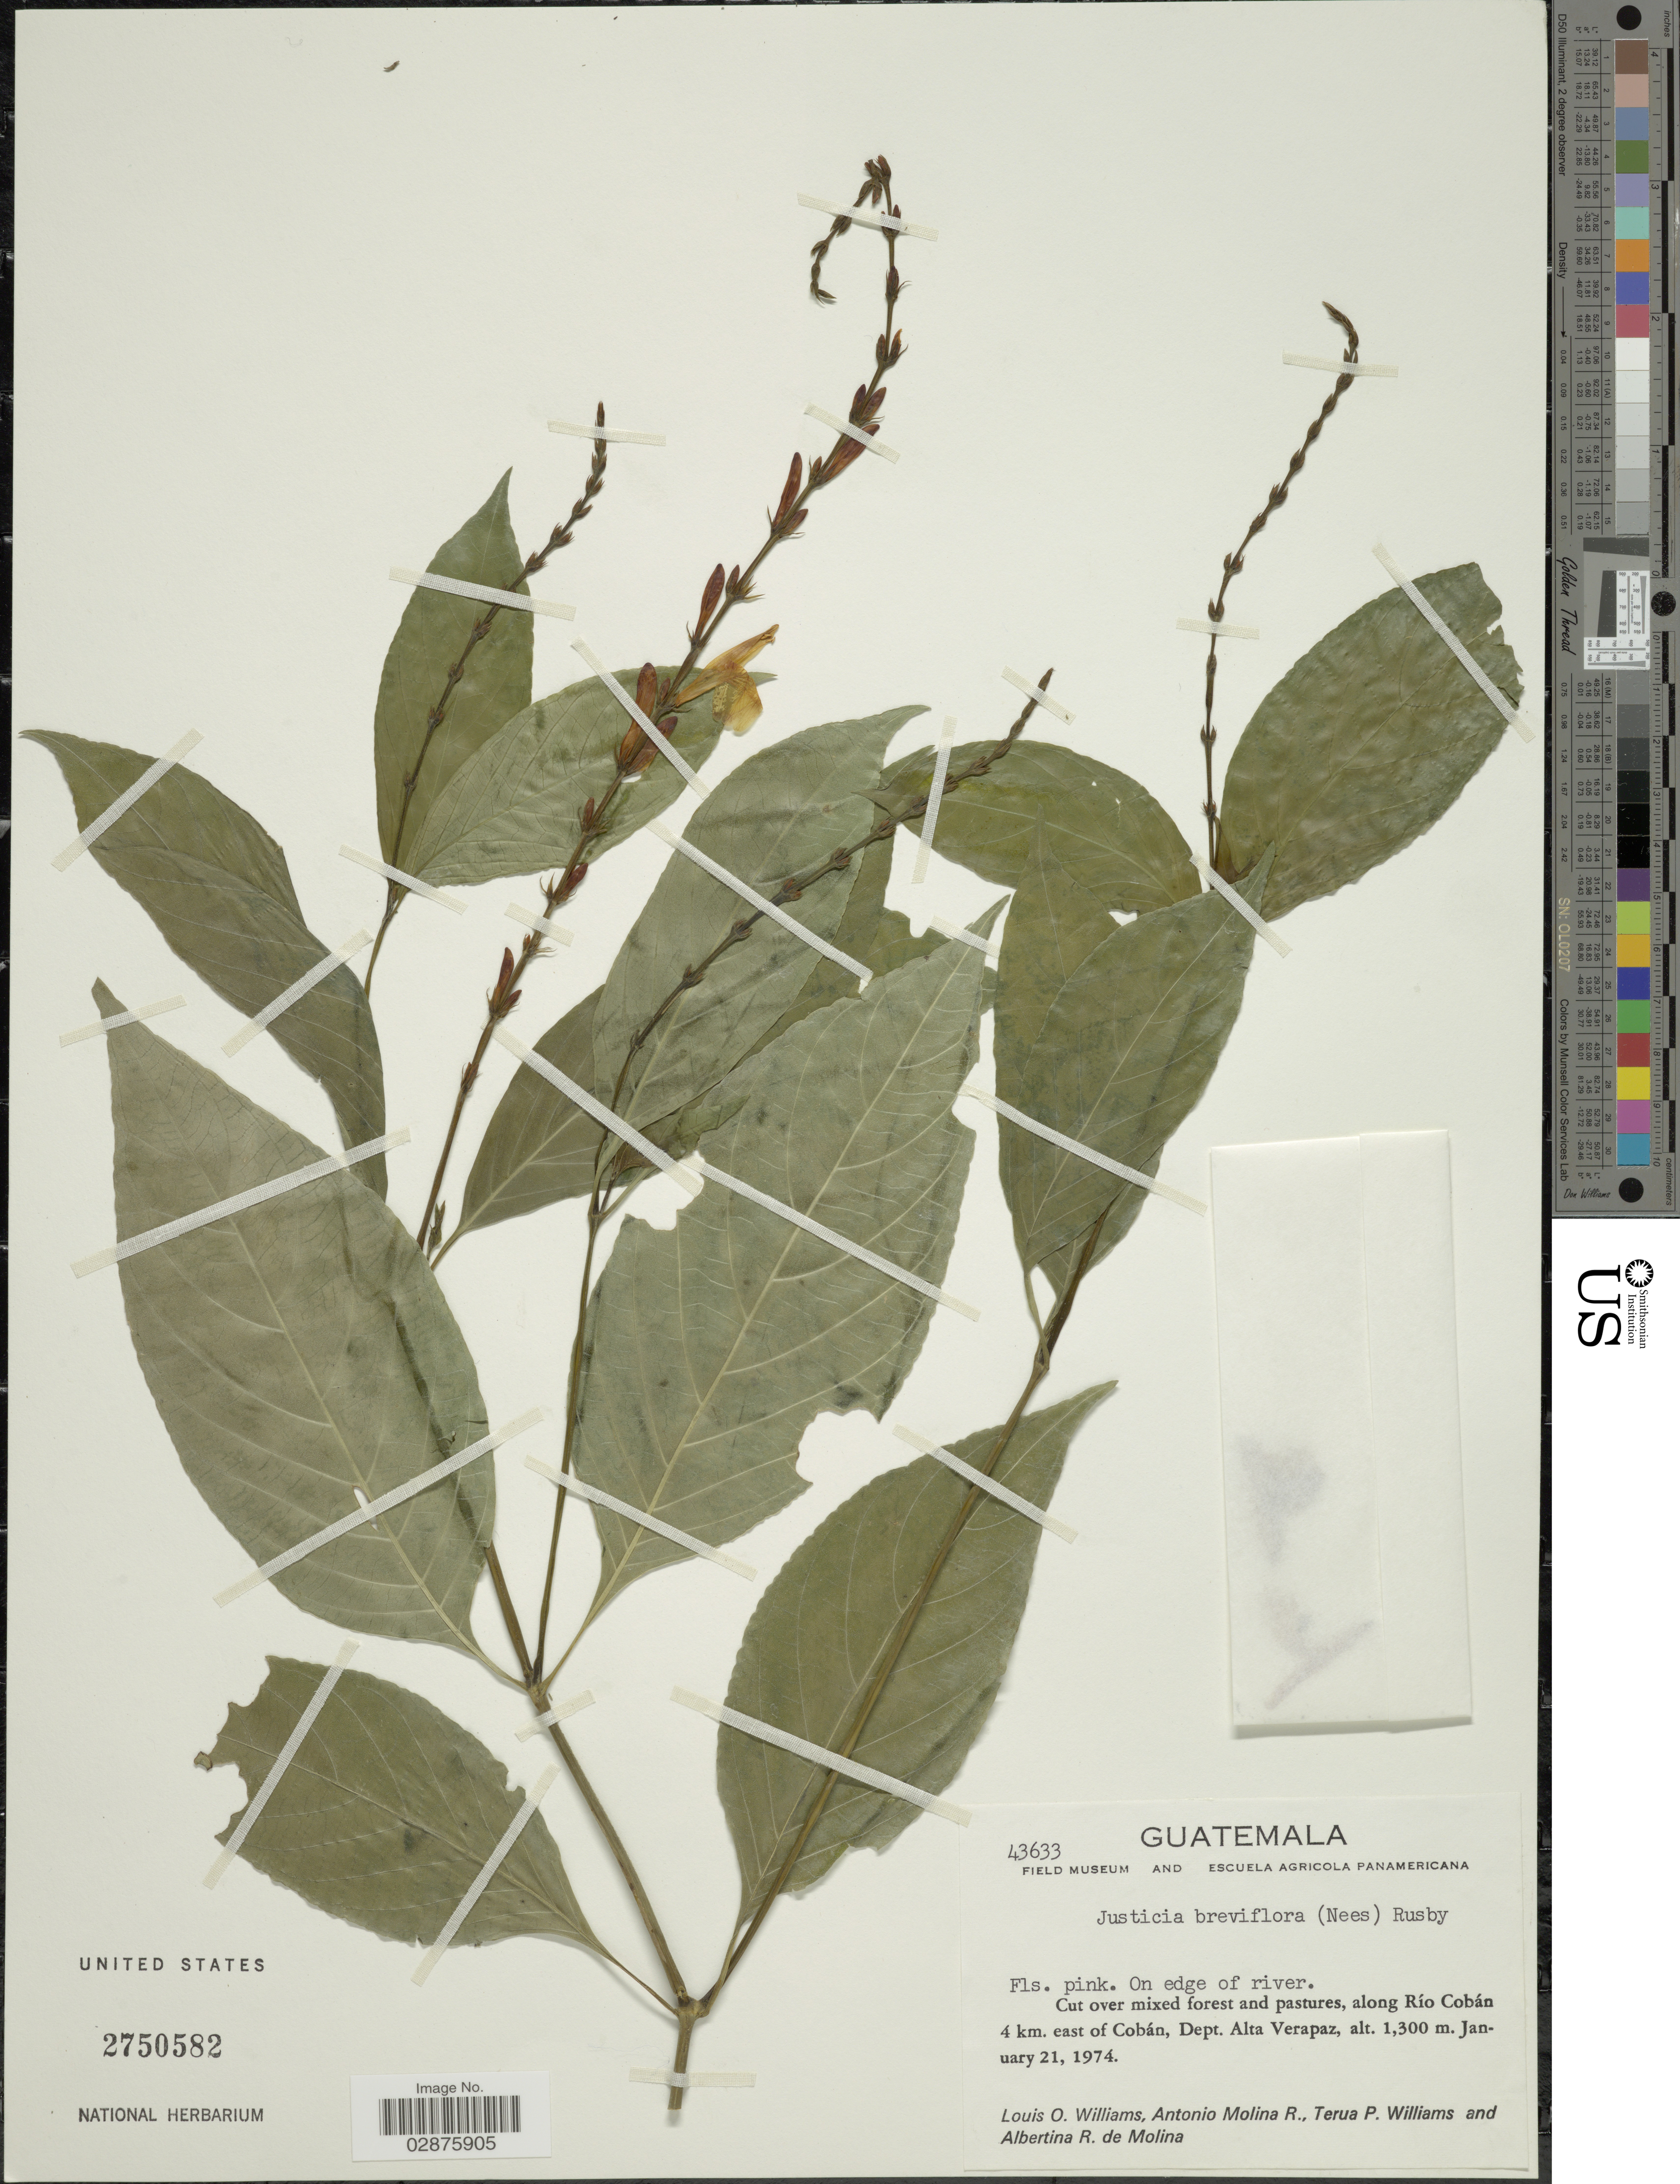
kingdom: Plantae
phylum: Tracheophyta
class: Magnoliopsida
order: Lamiales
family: Acanthaceae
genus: Justicia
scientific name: Justicia breviflora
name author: (Nees) Rusby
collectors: L. O. Williams, A. Molina R., T. Williams & A. R. Molina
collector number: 43633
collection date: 1974-01-21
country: Guatemala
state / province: Alta Verapaz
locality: Along Río Cobán 4 km. east of Cobán, Dept. Alta Verapaz.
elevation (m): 1300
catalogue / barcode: US 2750582